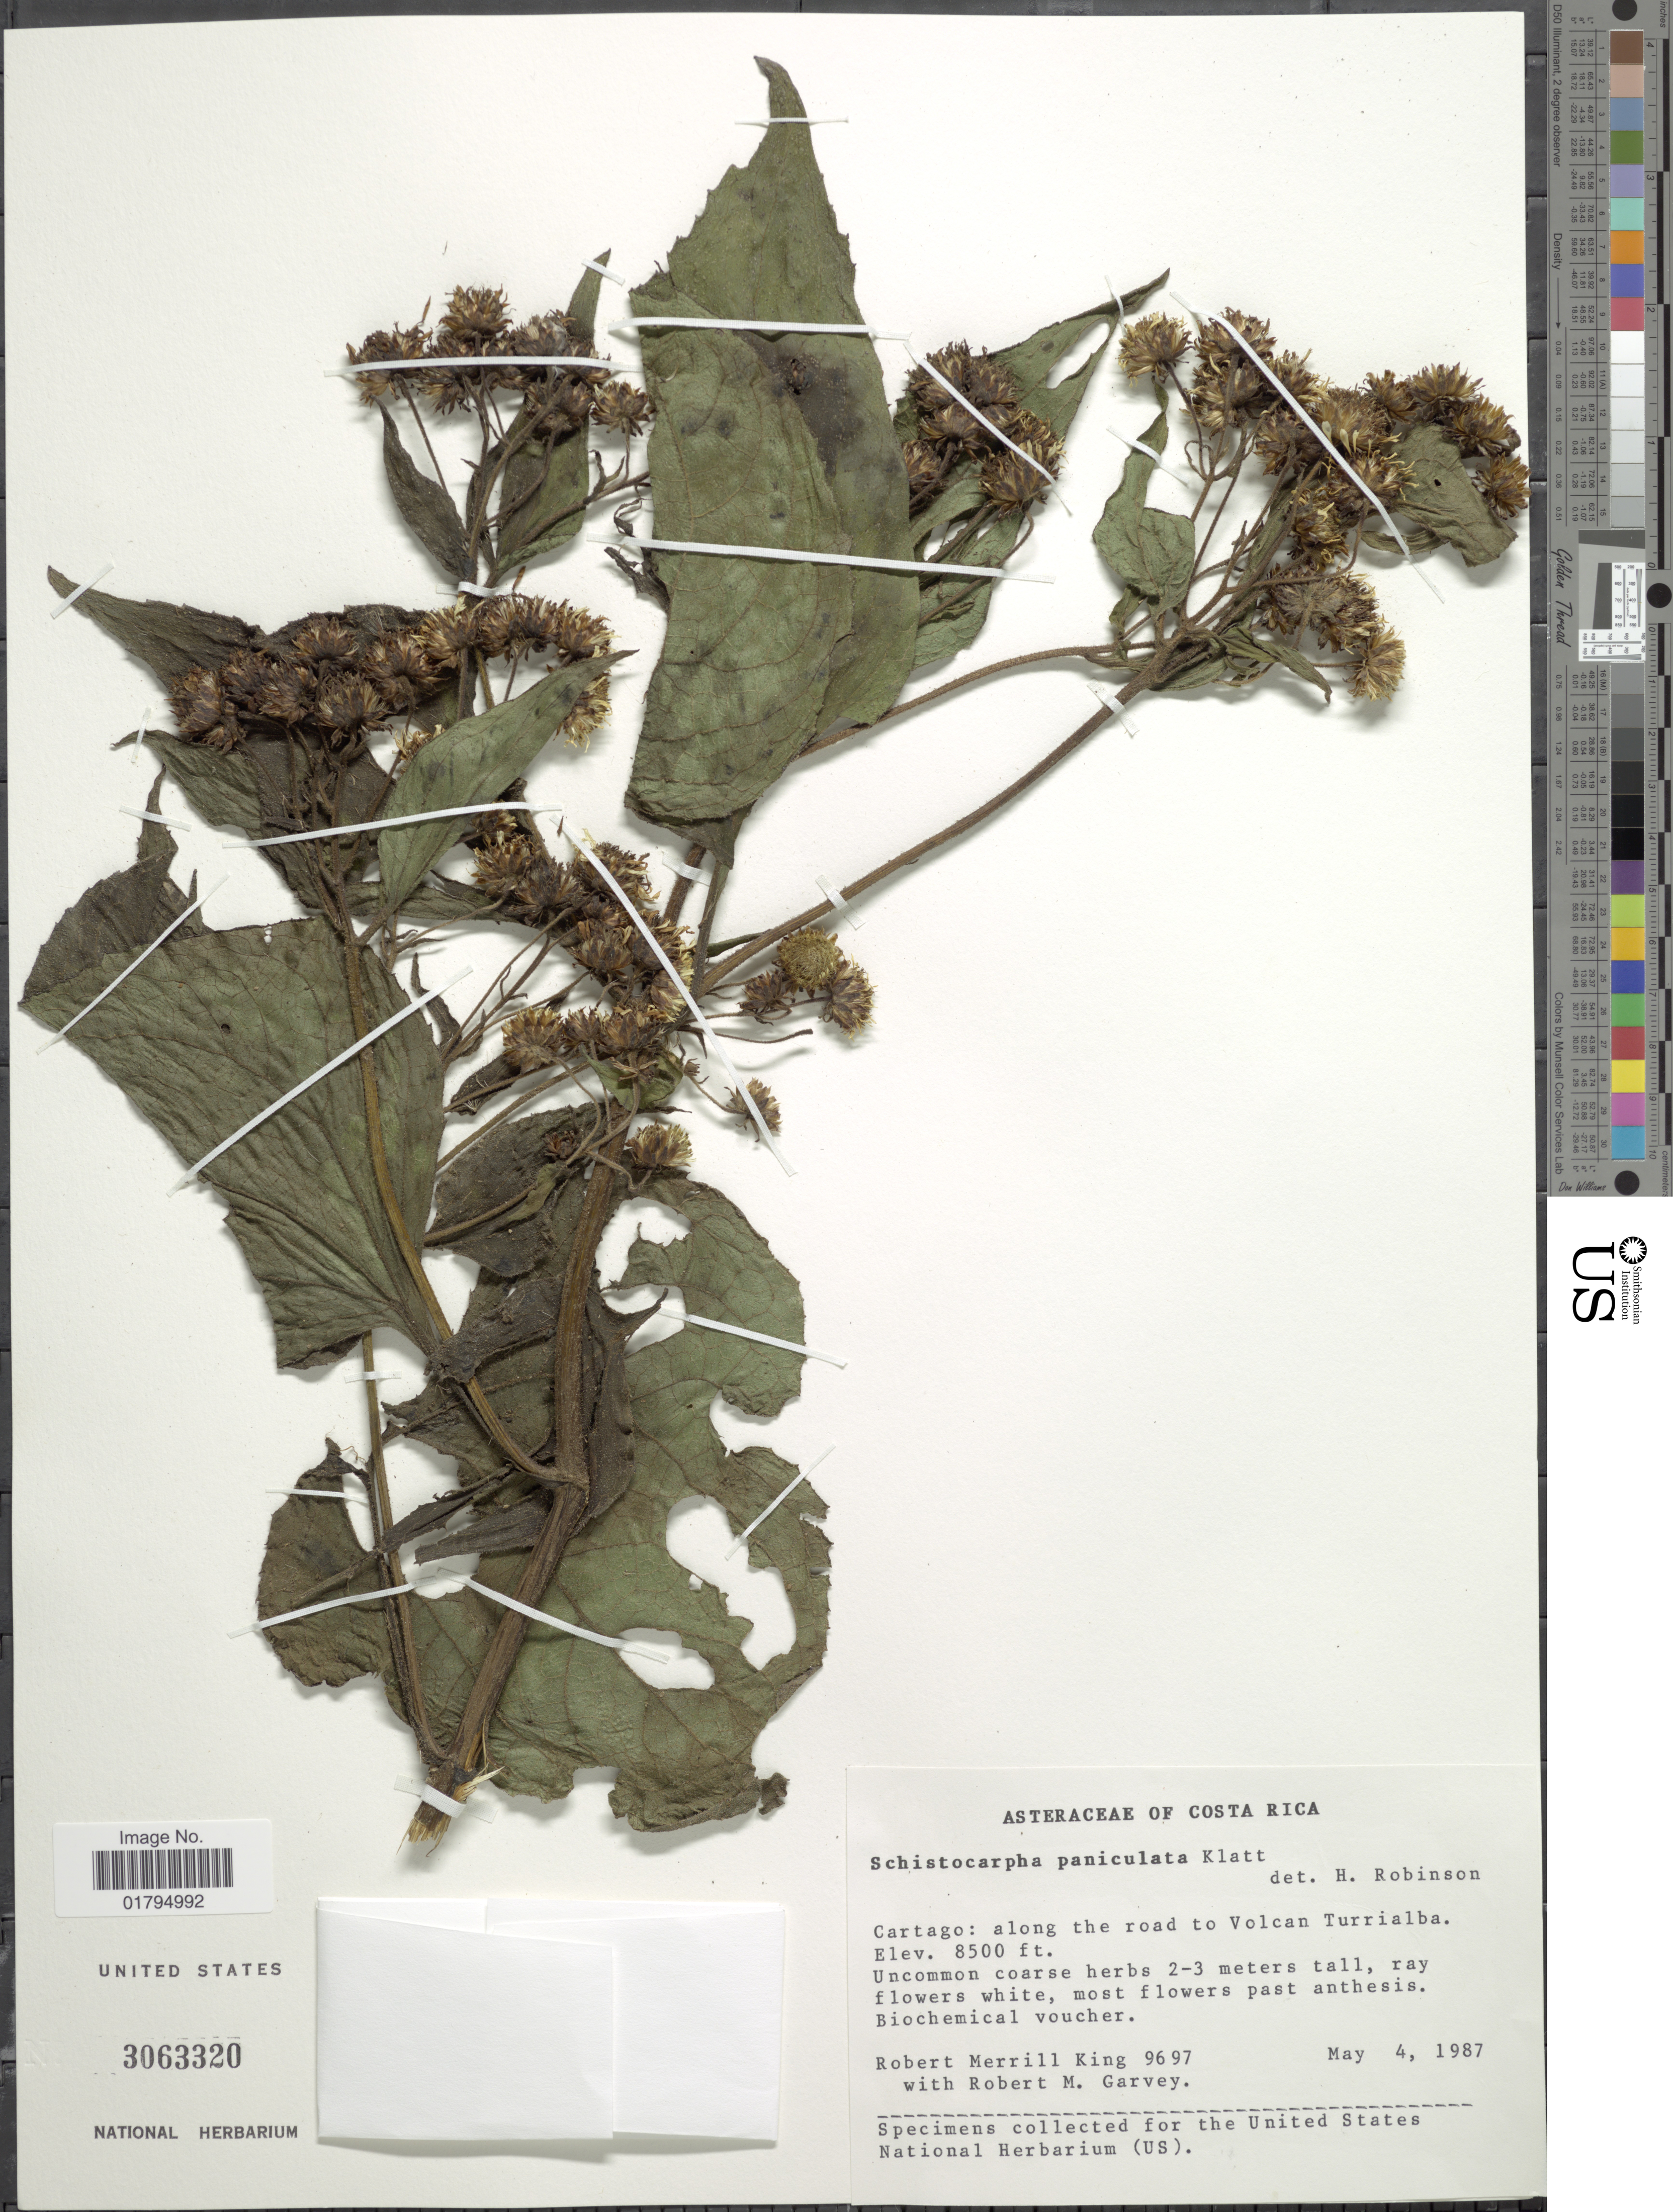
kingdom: Plantae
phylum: Tracheophyta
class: Magnoliopsida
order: Asterales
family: Asteraceae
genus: Schistocarpha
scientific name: Schistocarpha paniculata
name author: Klatt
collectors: R. M. King & R. Garvey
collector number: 9697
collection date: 1987-05-04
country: Costa Rica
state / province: Cartago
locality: Along the road to Volcan Turrialba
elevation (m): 2591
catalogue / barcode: US 3063320